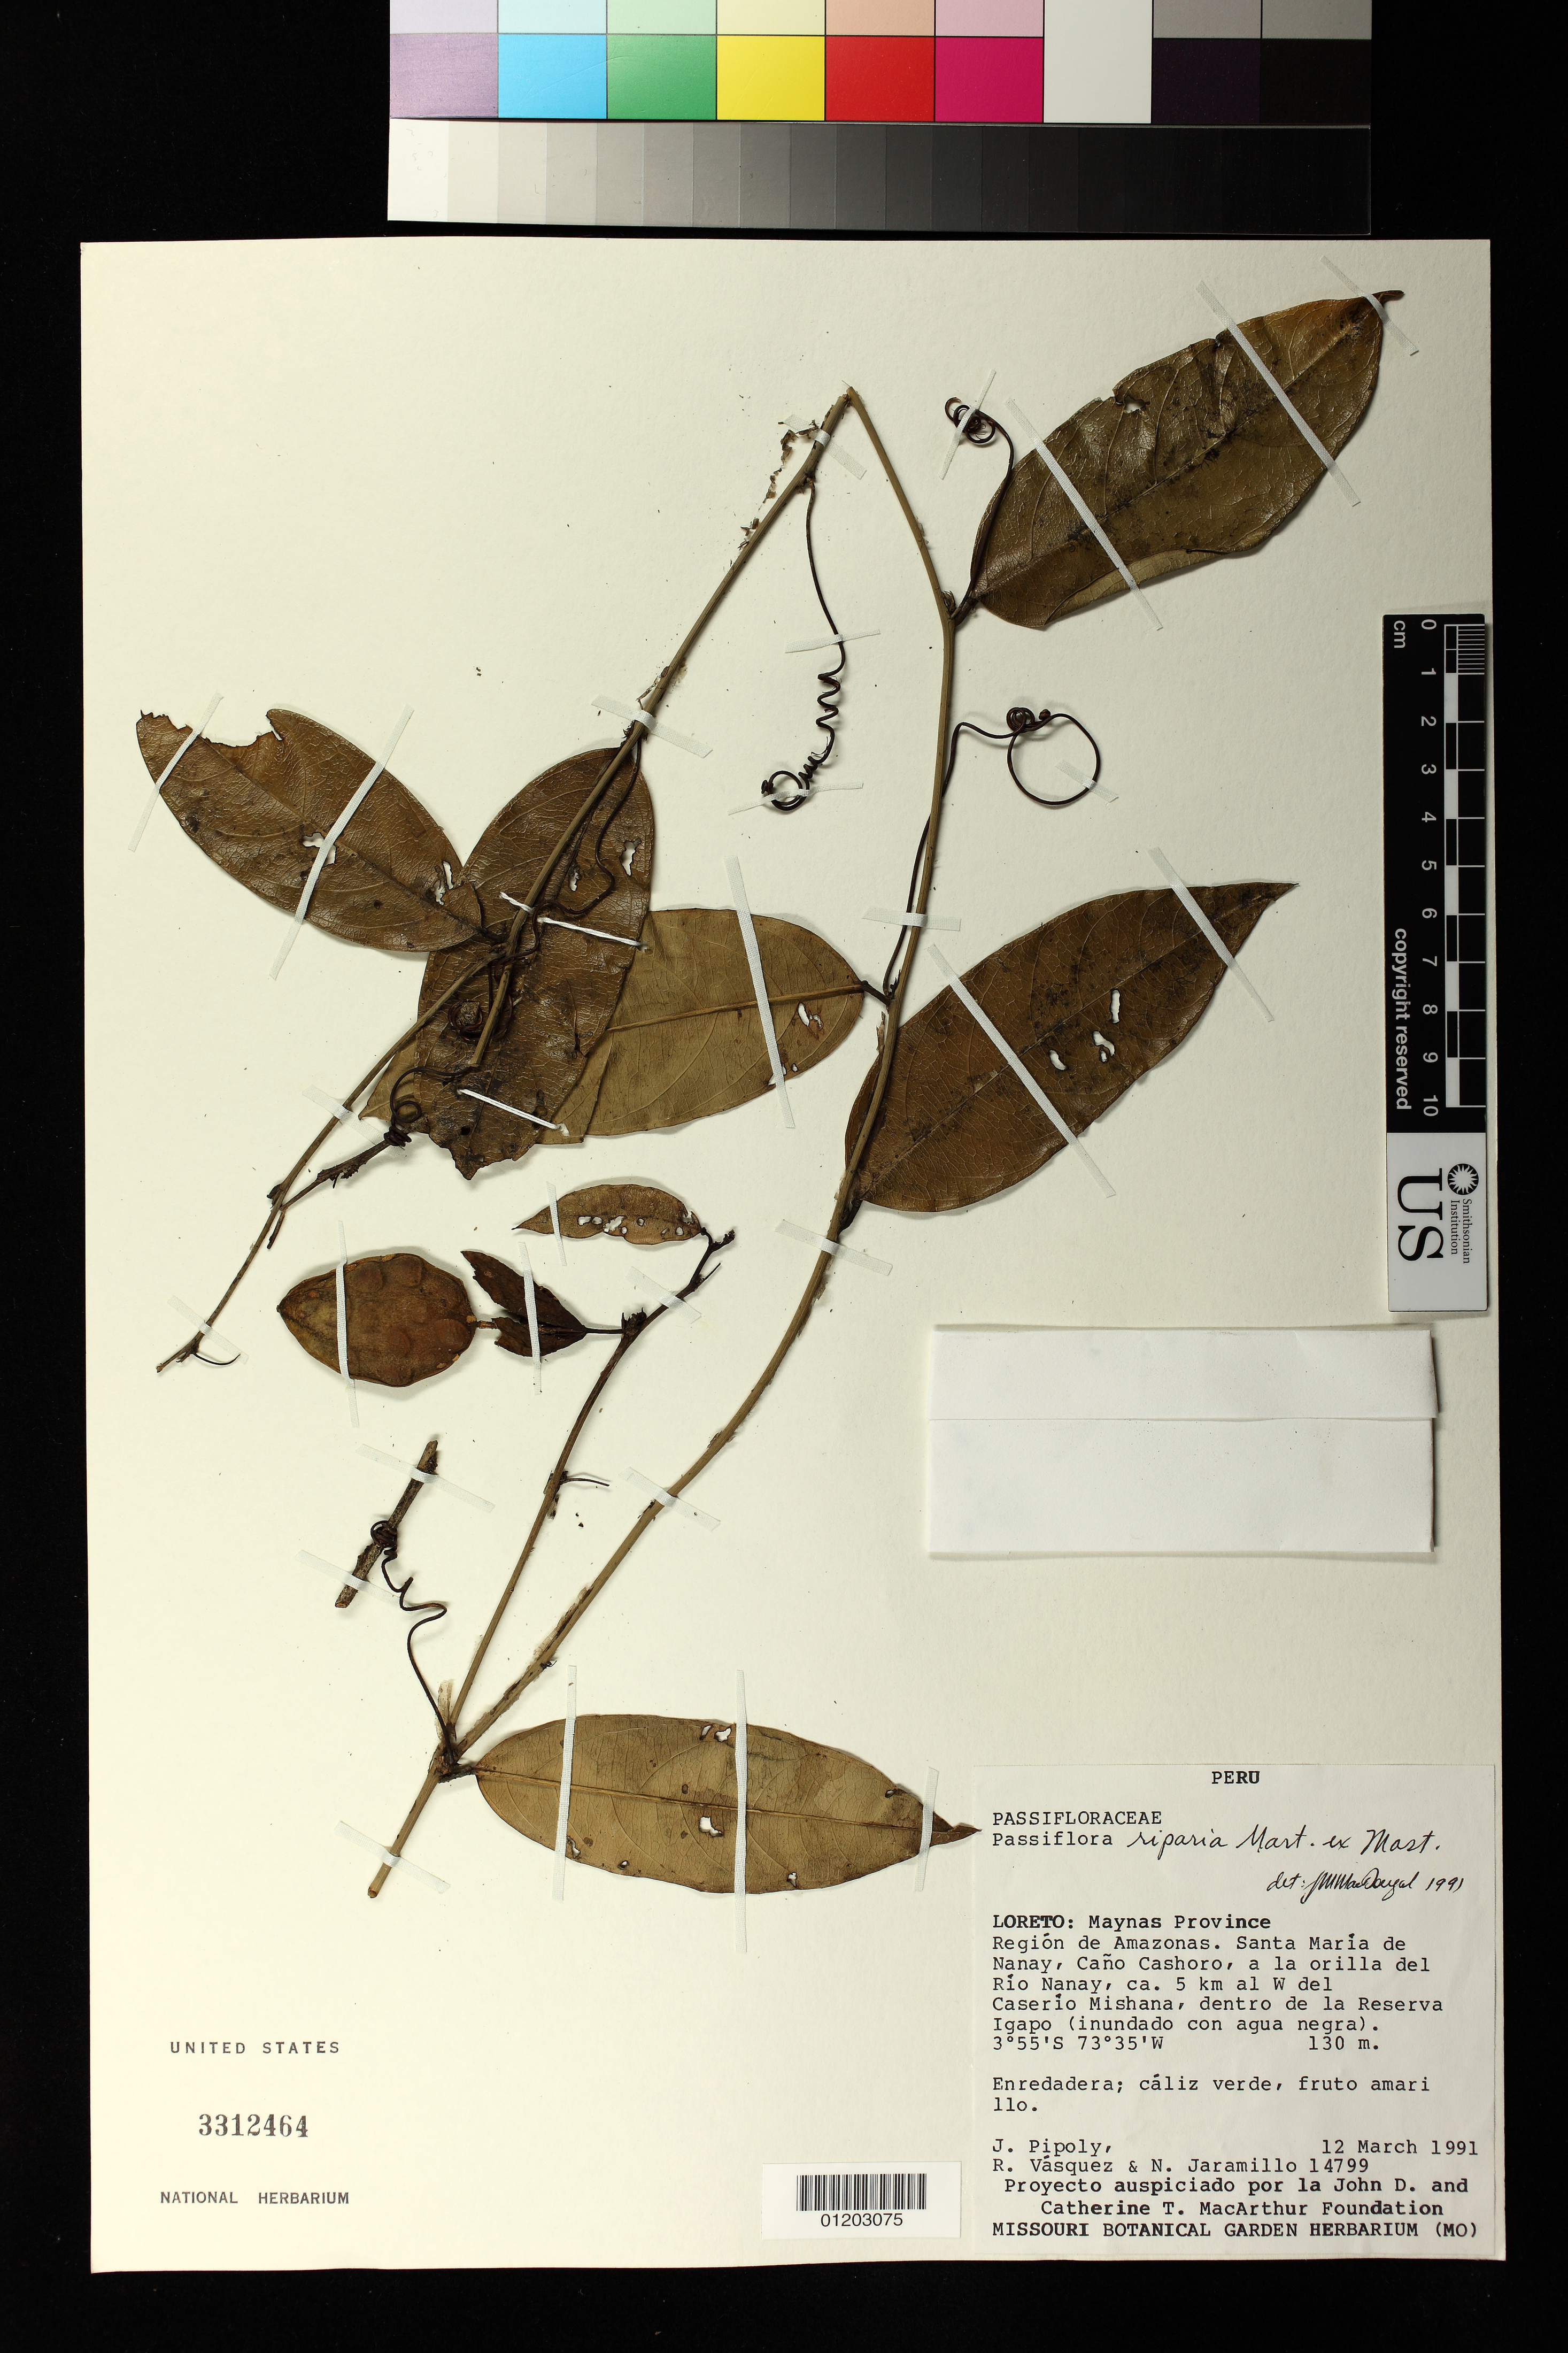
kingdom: Plantae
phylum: Tracheophyta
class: Magnoliopsida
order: Malpighiales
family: Passifloraceae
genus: Passiflora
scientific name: Passiflora riparia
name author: Mart. ex Mast.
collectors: J. J. Pipoly, R. Vasquez & N. Jaramillo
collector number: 14799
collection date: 1991-03-12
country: Peru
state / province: Loreto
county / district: Maynas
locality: Region de Amazonas. Santa María de Nanay, Caño Cashoro, a la orilla del Río Nanay, ca. 5 km al W del Caserío Mishana, dentro de la Reserva Igapo (inundado con agua negra).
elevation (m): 130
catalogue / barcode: US 3312464